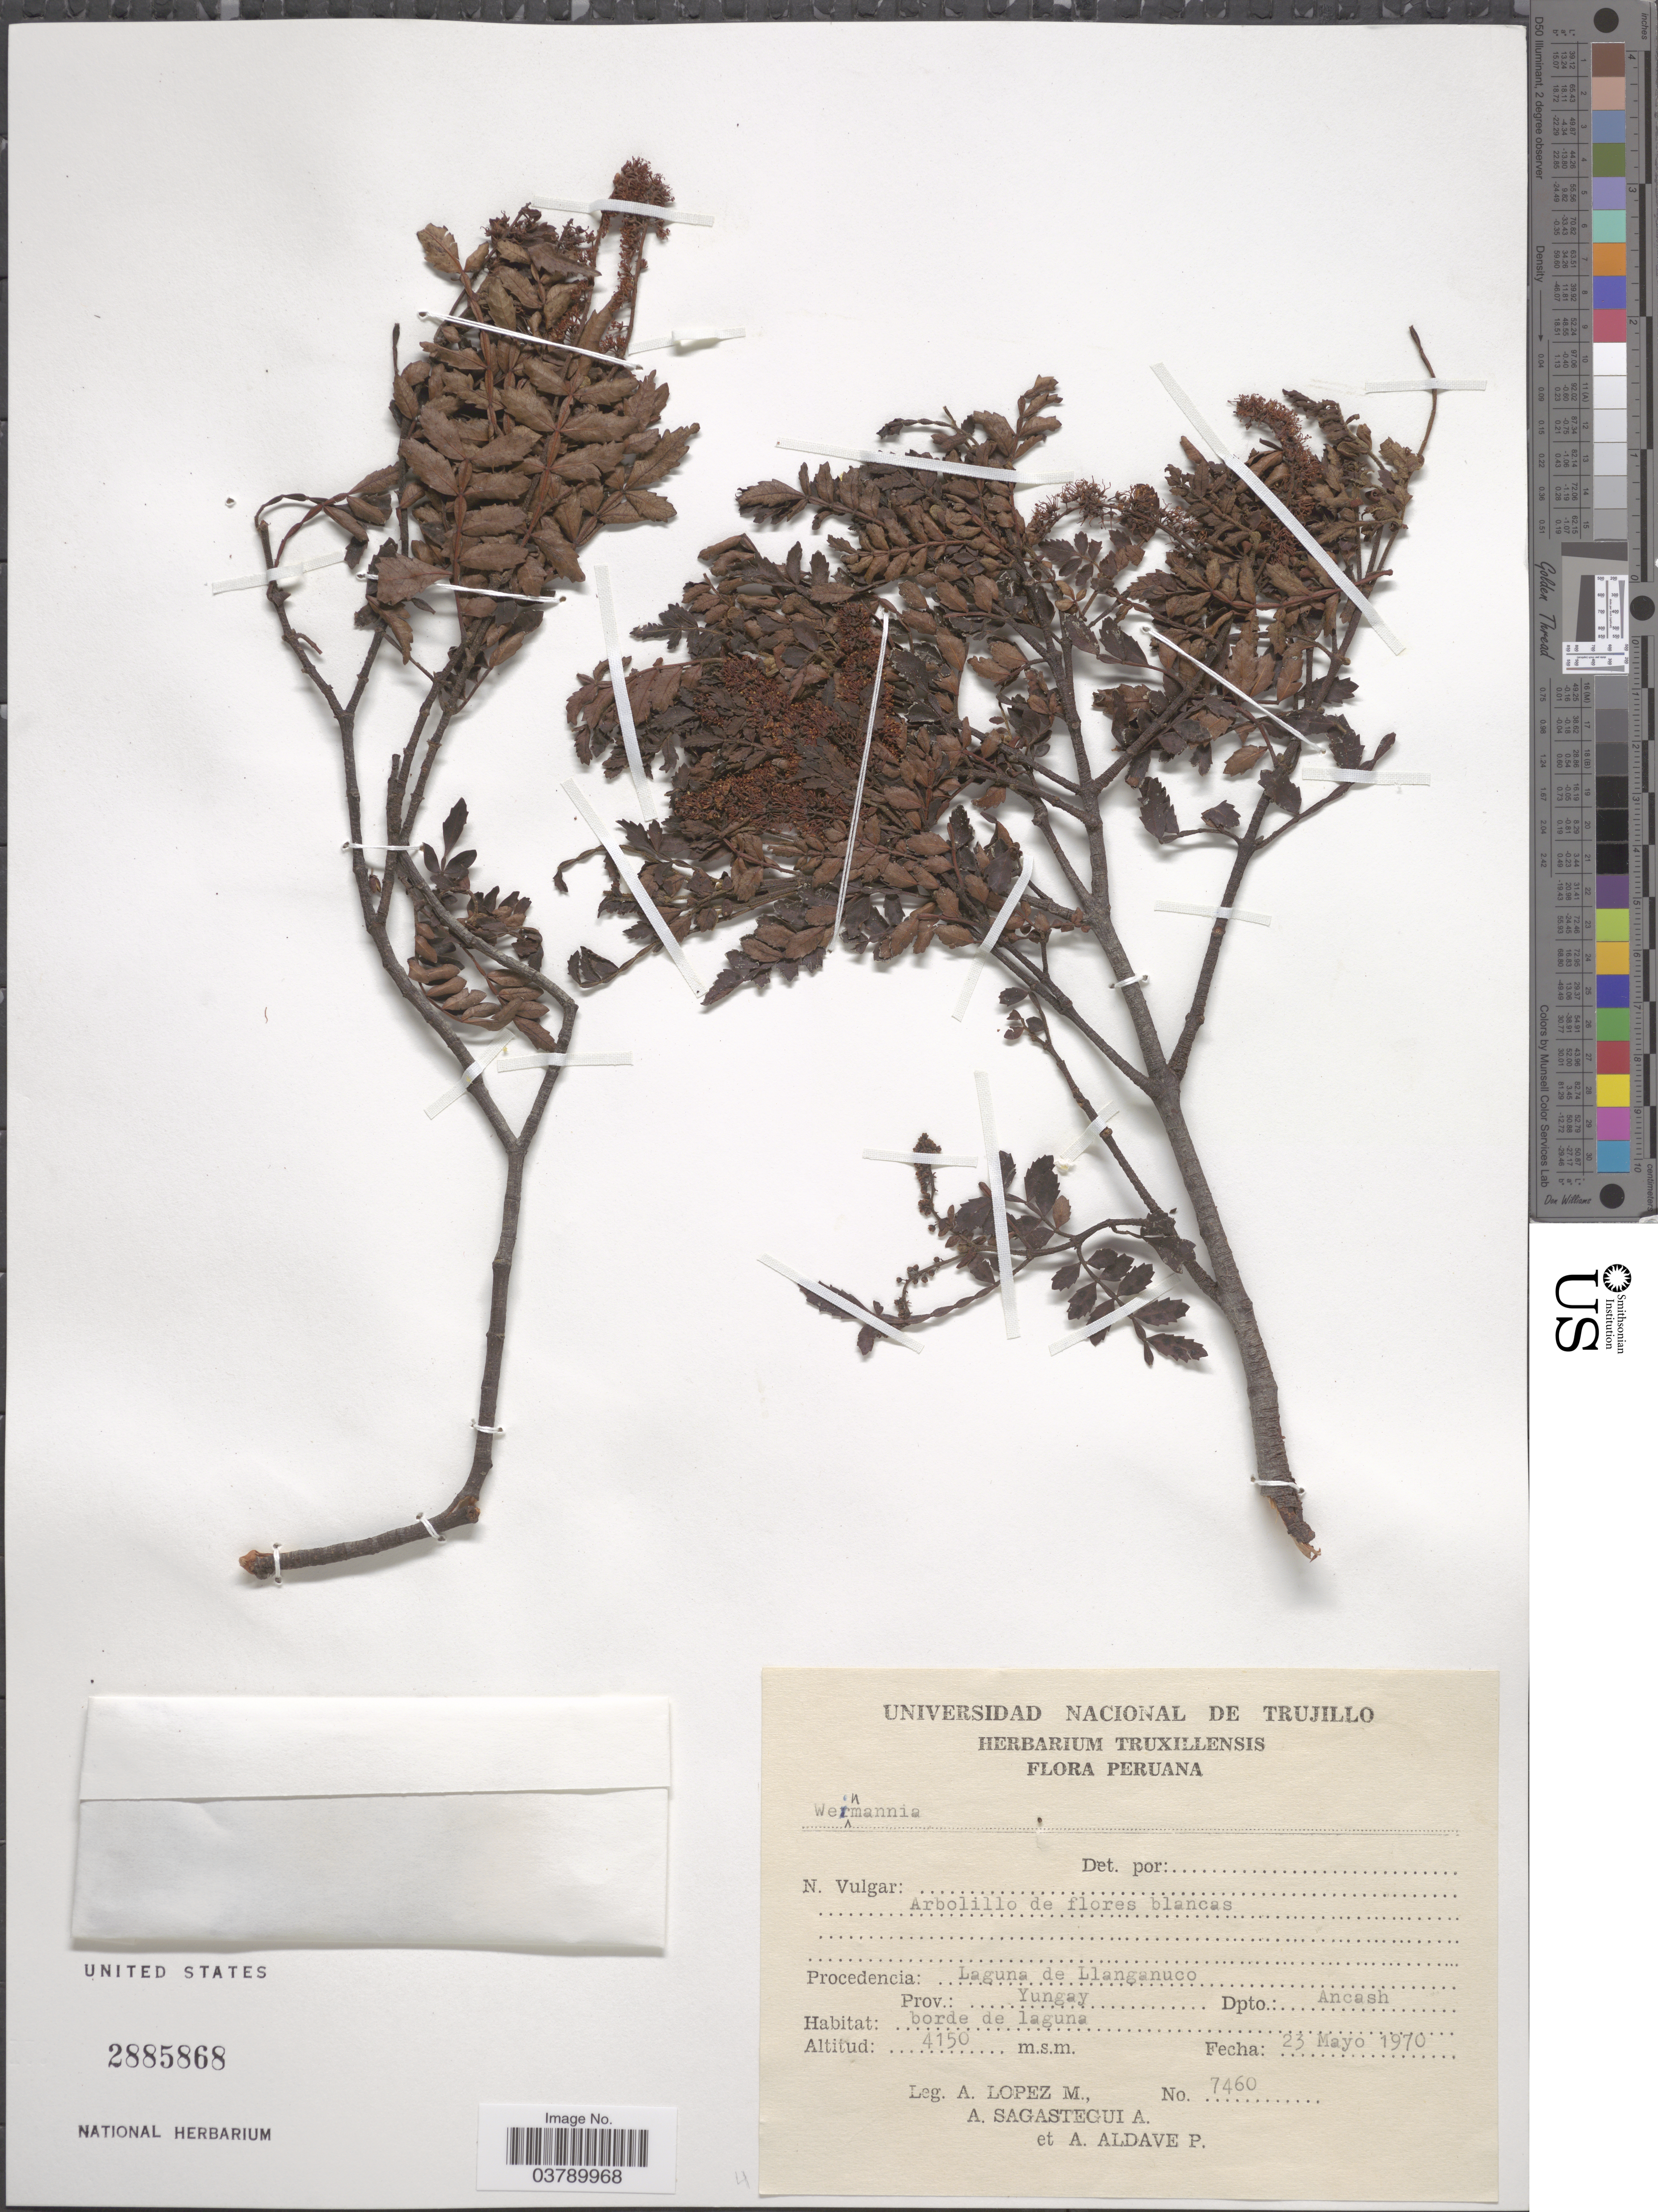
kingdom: Plantae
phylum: Tracheophyta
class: Magnoliopsida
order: Oxalidales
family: Cunoniaceae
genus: Weinmannia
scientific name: Weinmannia sp.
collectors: A. López M., A. Sagástegui A. & A. Aldave P.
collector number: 7460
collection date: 1970-05-23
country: Peru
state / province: Ancash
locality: Procedencia: Laguna de Llanganuco. Prov.: Yungay. Dpto.: Ancash.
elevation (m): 4150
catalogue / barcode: US 2885868